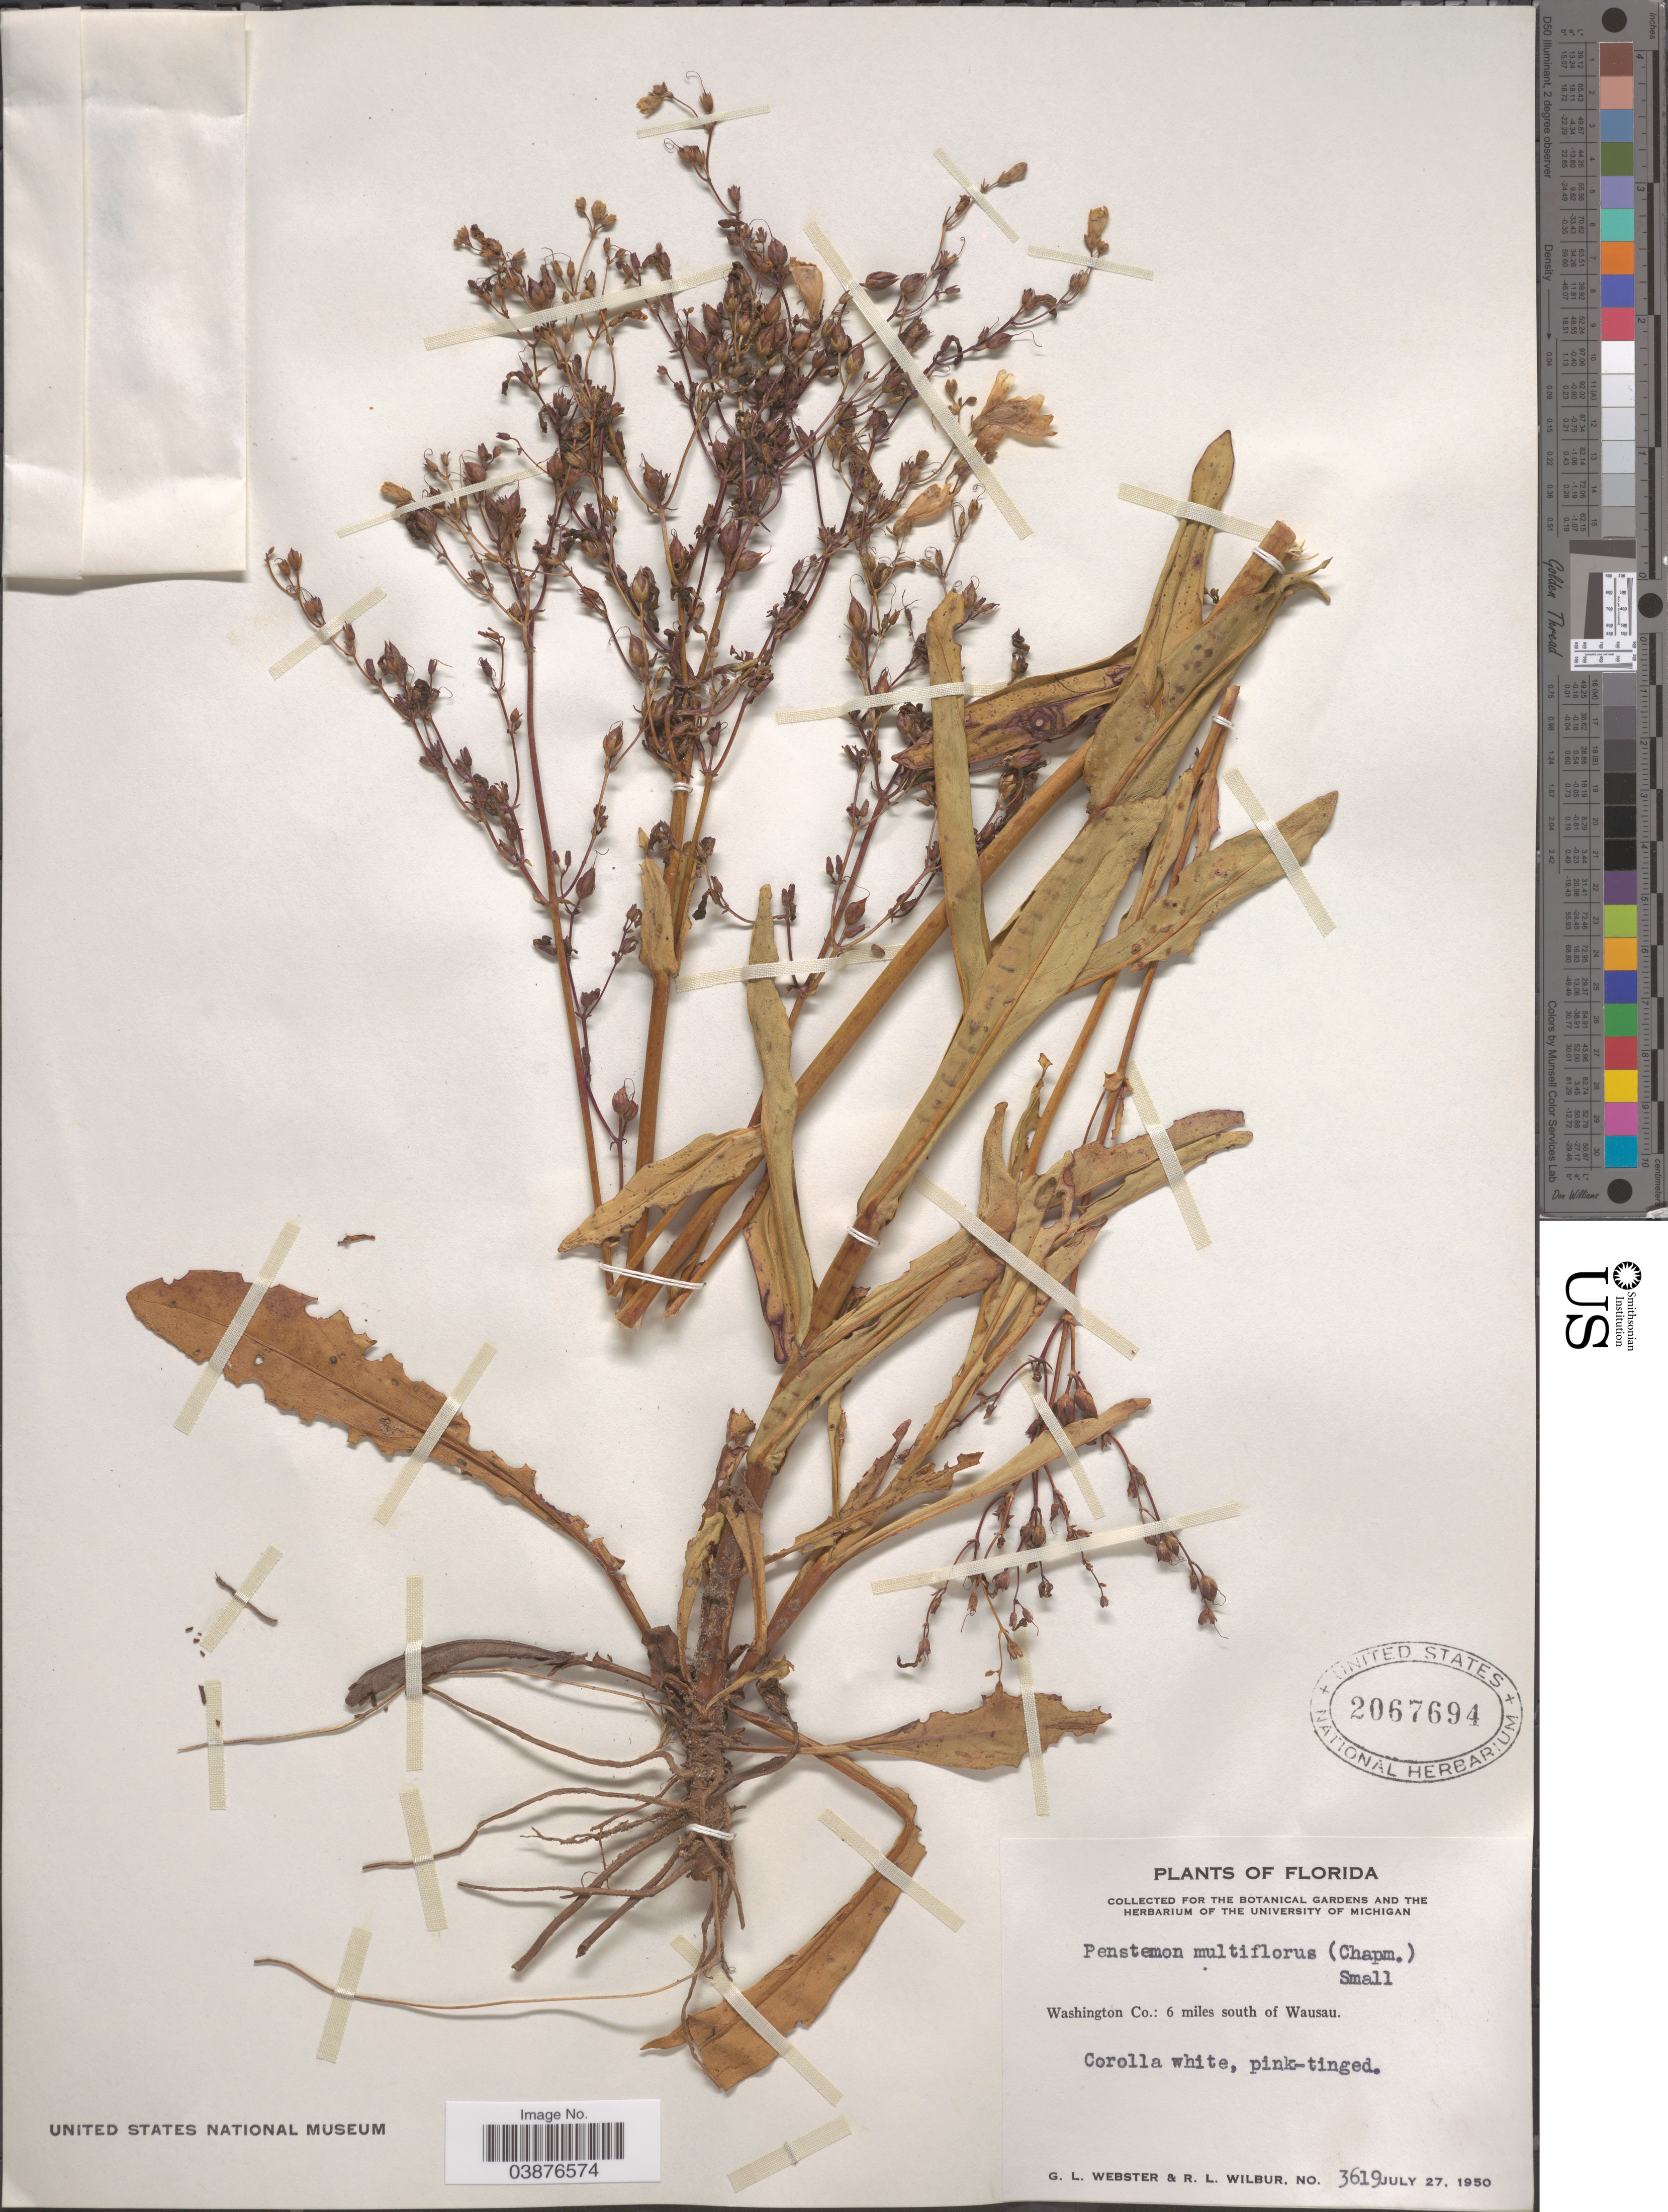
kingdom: Plantae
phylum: Tracheophyta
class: Magnoliopsida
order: Lamiales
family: Plantaginaceae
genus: Penstemon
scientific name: Penstemon multiflorus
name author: Chapm. in Small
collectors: G. L. Webster & R. L. Wilbur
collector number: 3619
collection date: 1950-07-27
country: United States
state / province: Florida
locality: Washington Co.: 6 miles south of Wausau.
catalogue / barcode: US 2067694